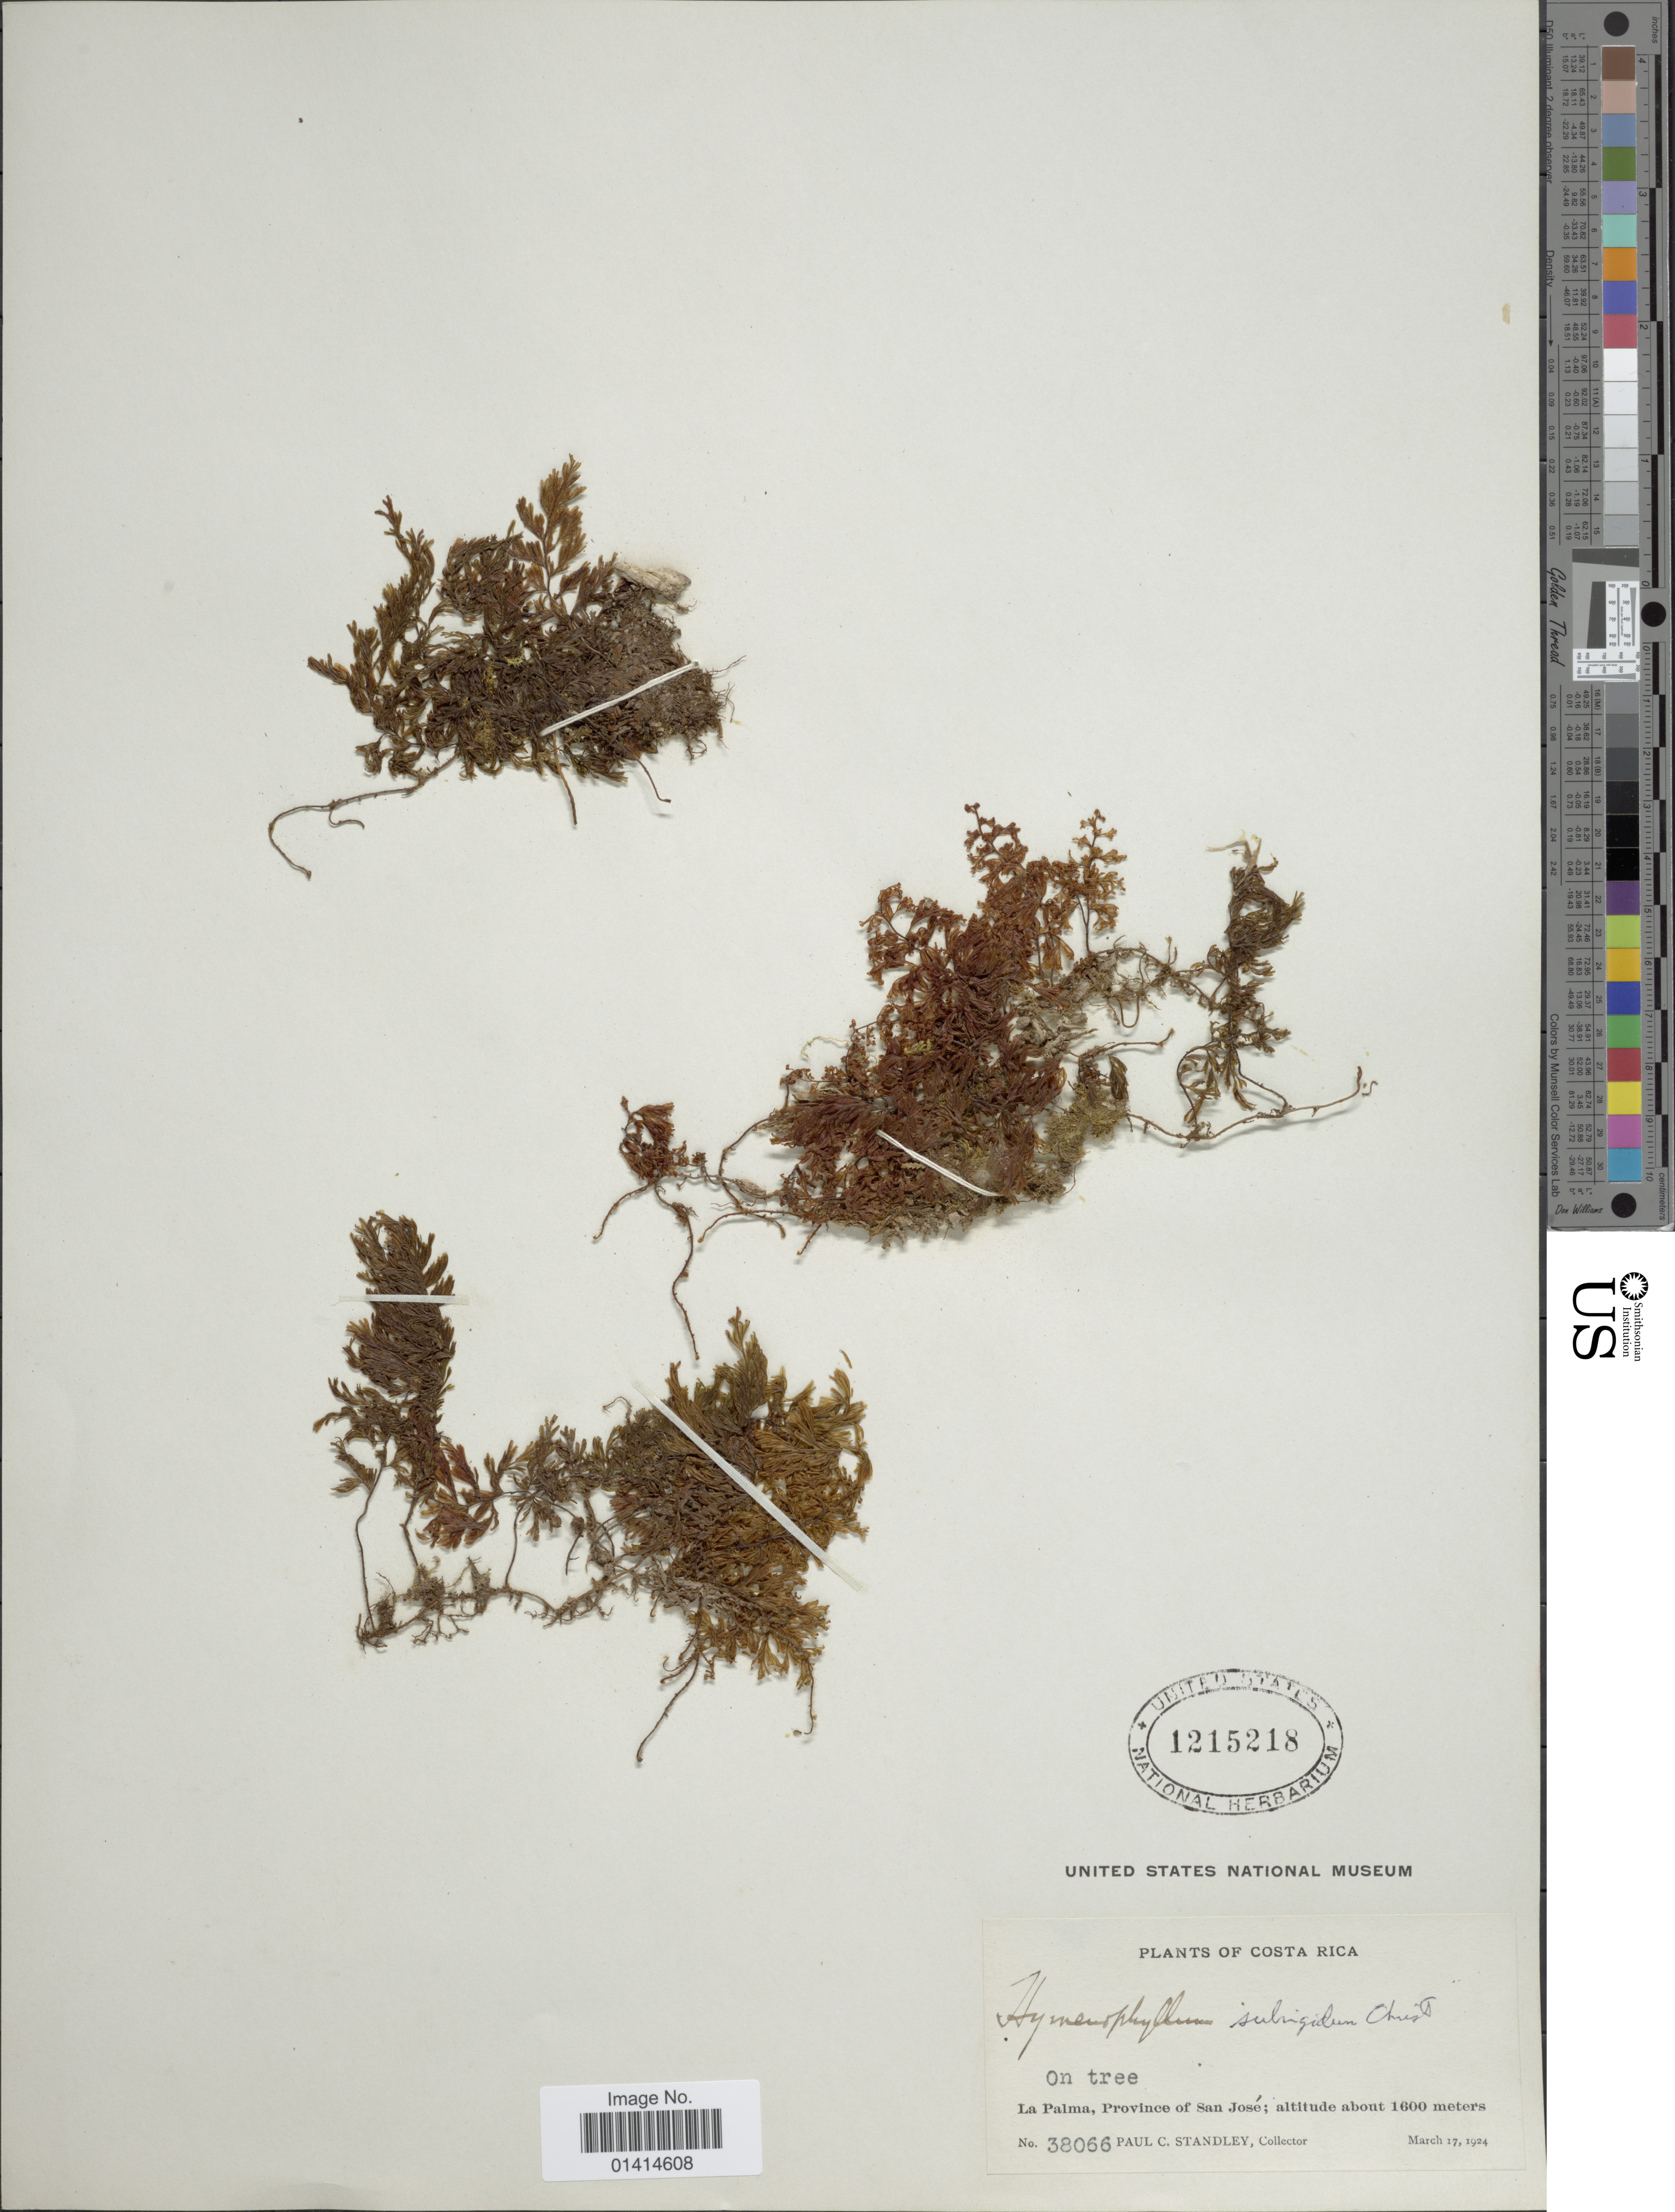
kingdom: Plantae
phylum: Tracheophyta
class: Polypodiopsida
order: Hymenophyllales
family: Hymenophyllaceae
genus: Hymenophyllum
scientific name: Hymenophyllum subrigidum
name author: Christ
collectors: P. C. Standley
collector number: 38066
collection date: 1924-03-17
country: Costa Rica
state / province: San José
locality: La Palma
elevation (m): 1600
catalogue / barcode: US 1215218